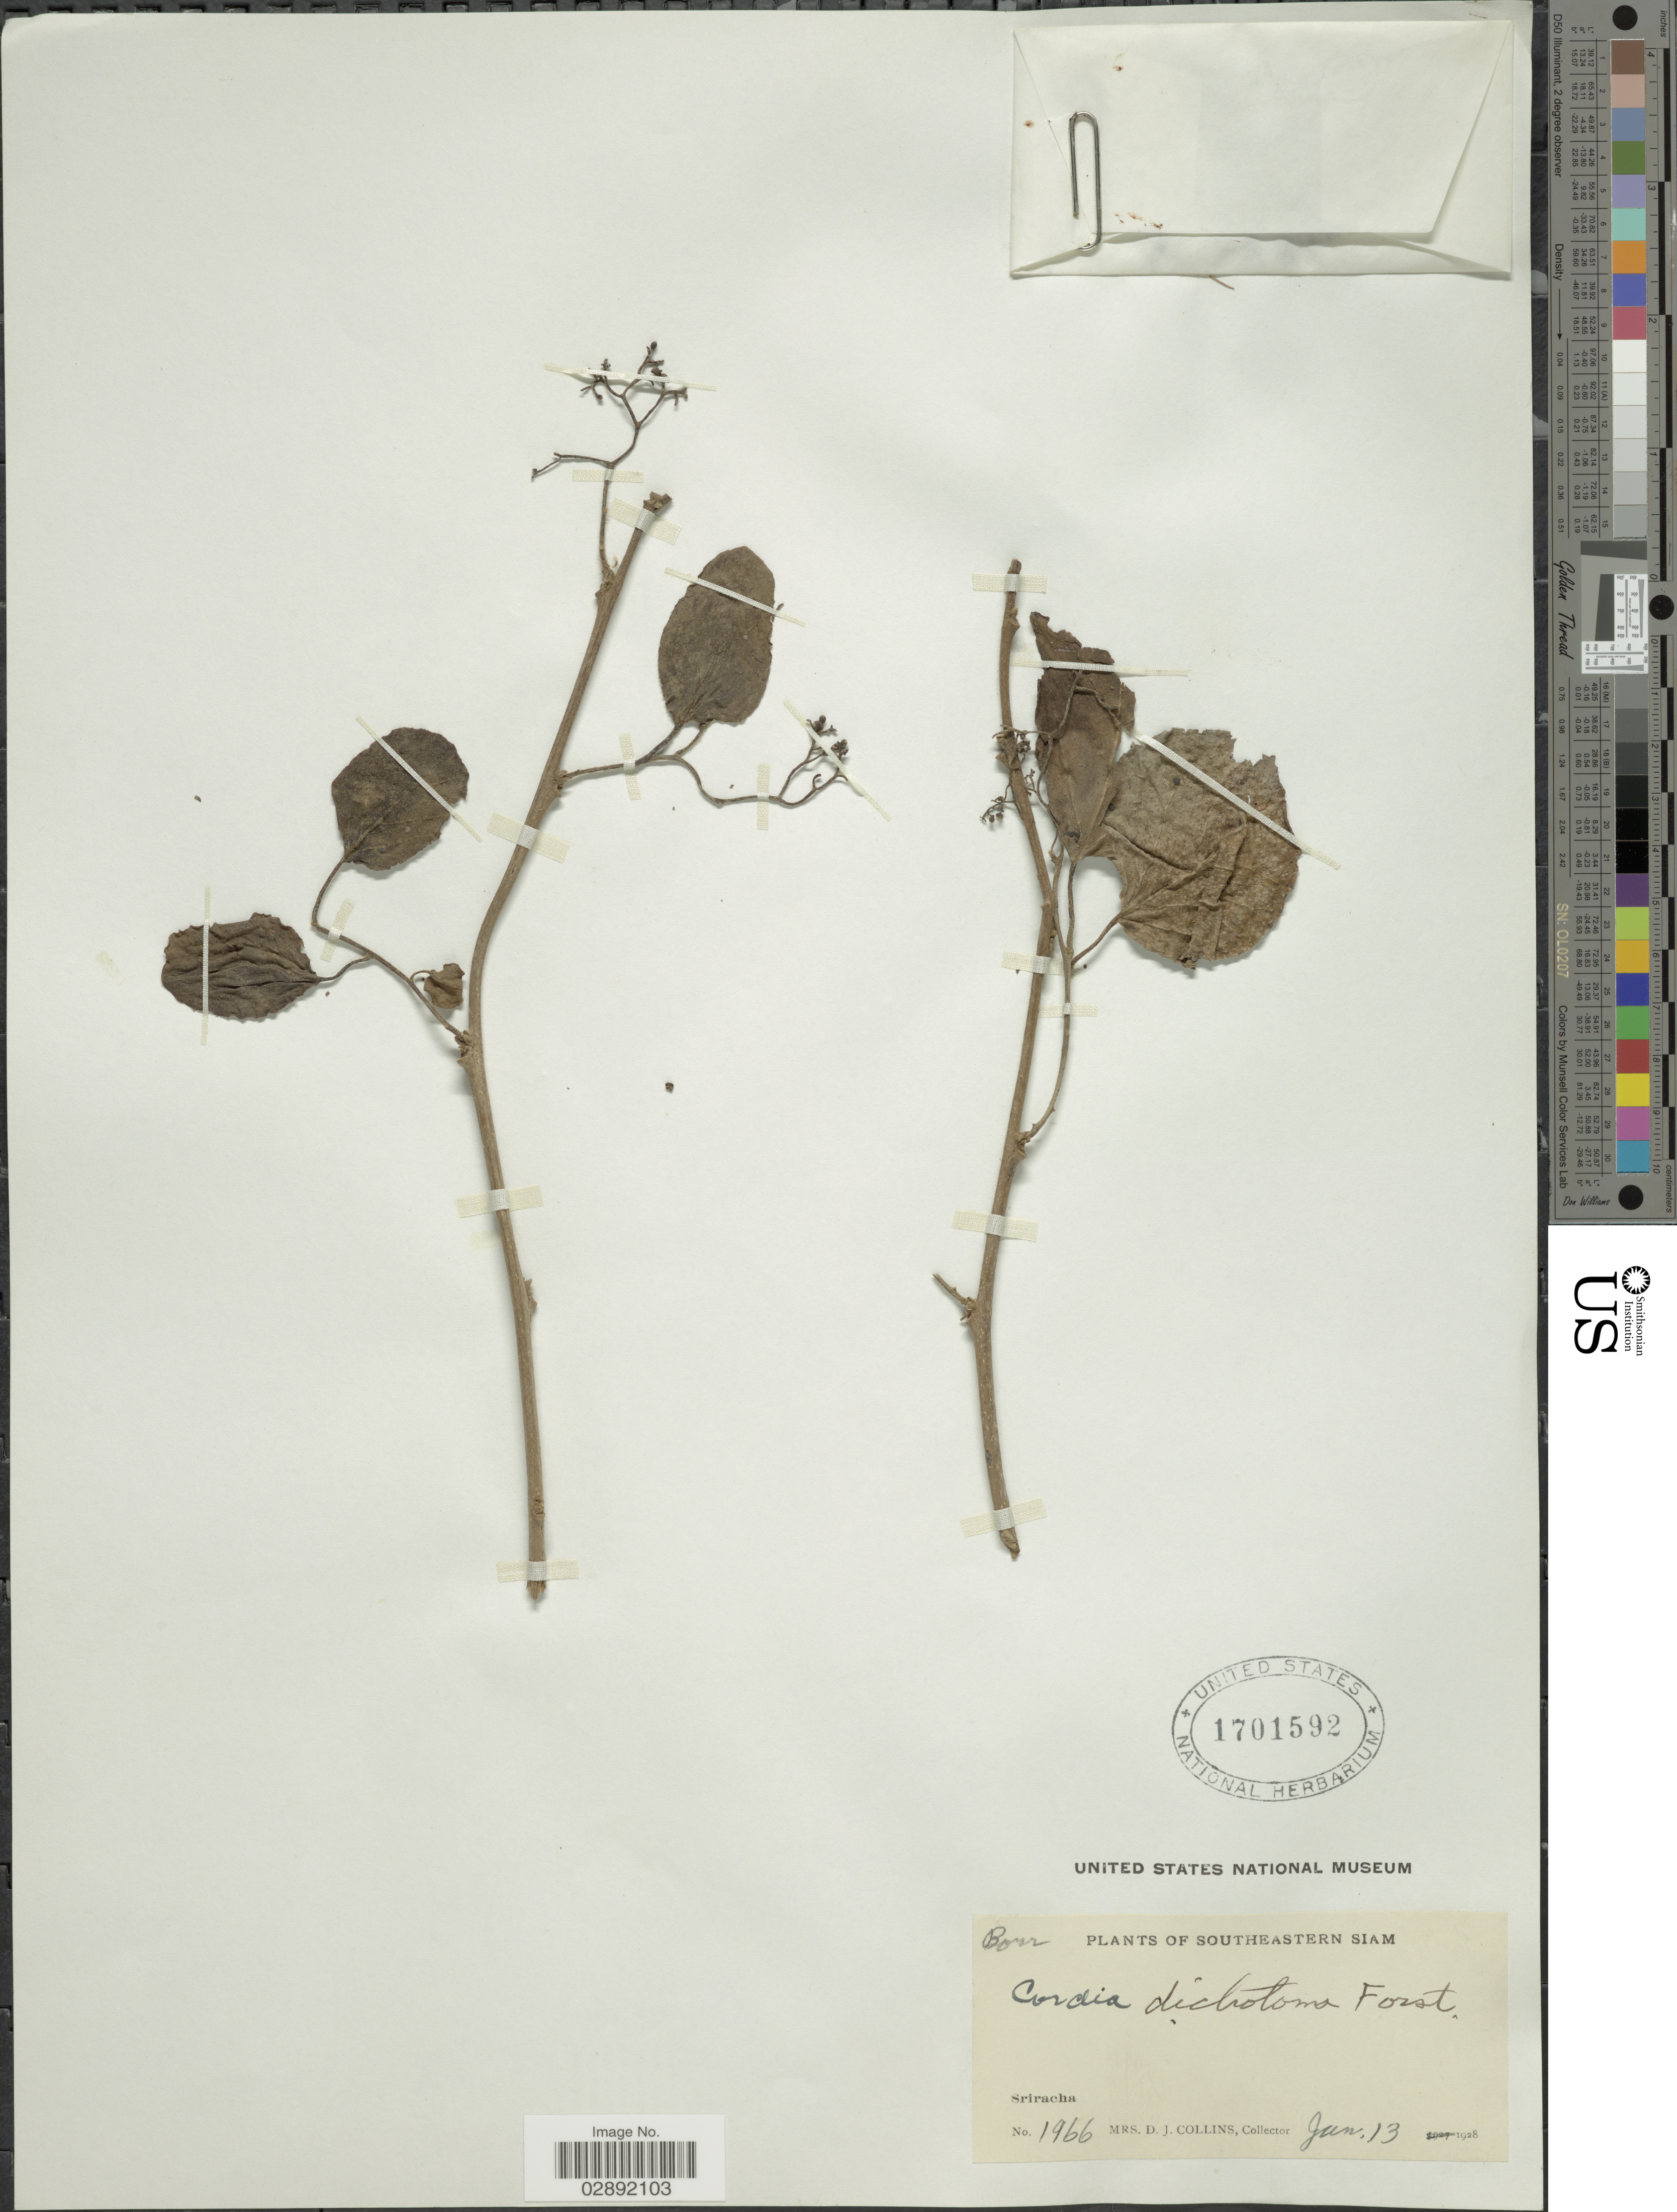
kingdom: Plantae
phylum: Tracheophyta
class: Magnoliopsida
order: Boraginales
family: Cordiaceae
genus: Cordia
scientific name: Cordia dichotoma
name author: G. Forst.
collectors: Mrs. D. J. Collins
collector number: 1966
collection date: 1928-01-13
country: Thailand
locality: Southeastern Siam. Sriracha.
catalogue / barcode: US 1701592